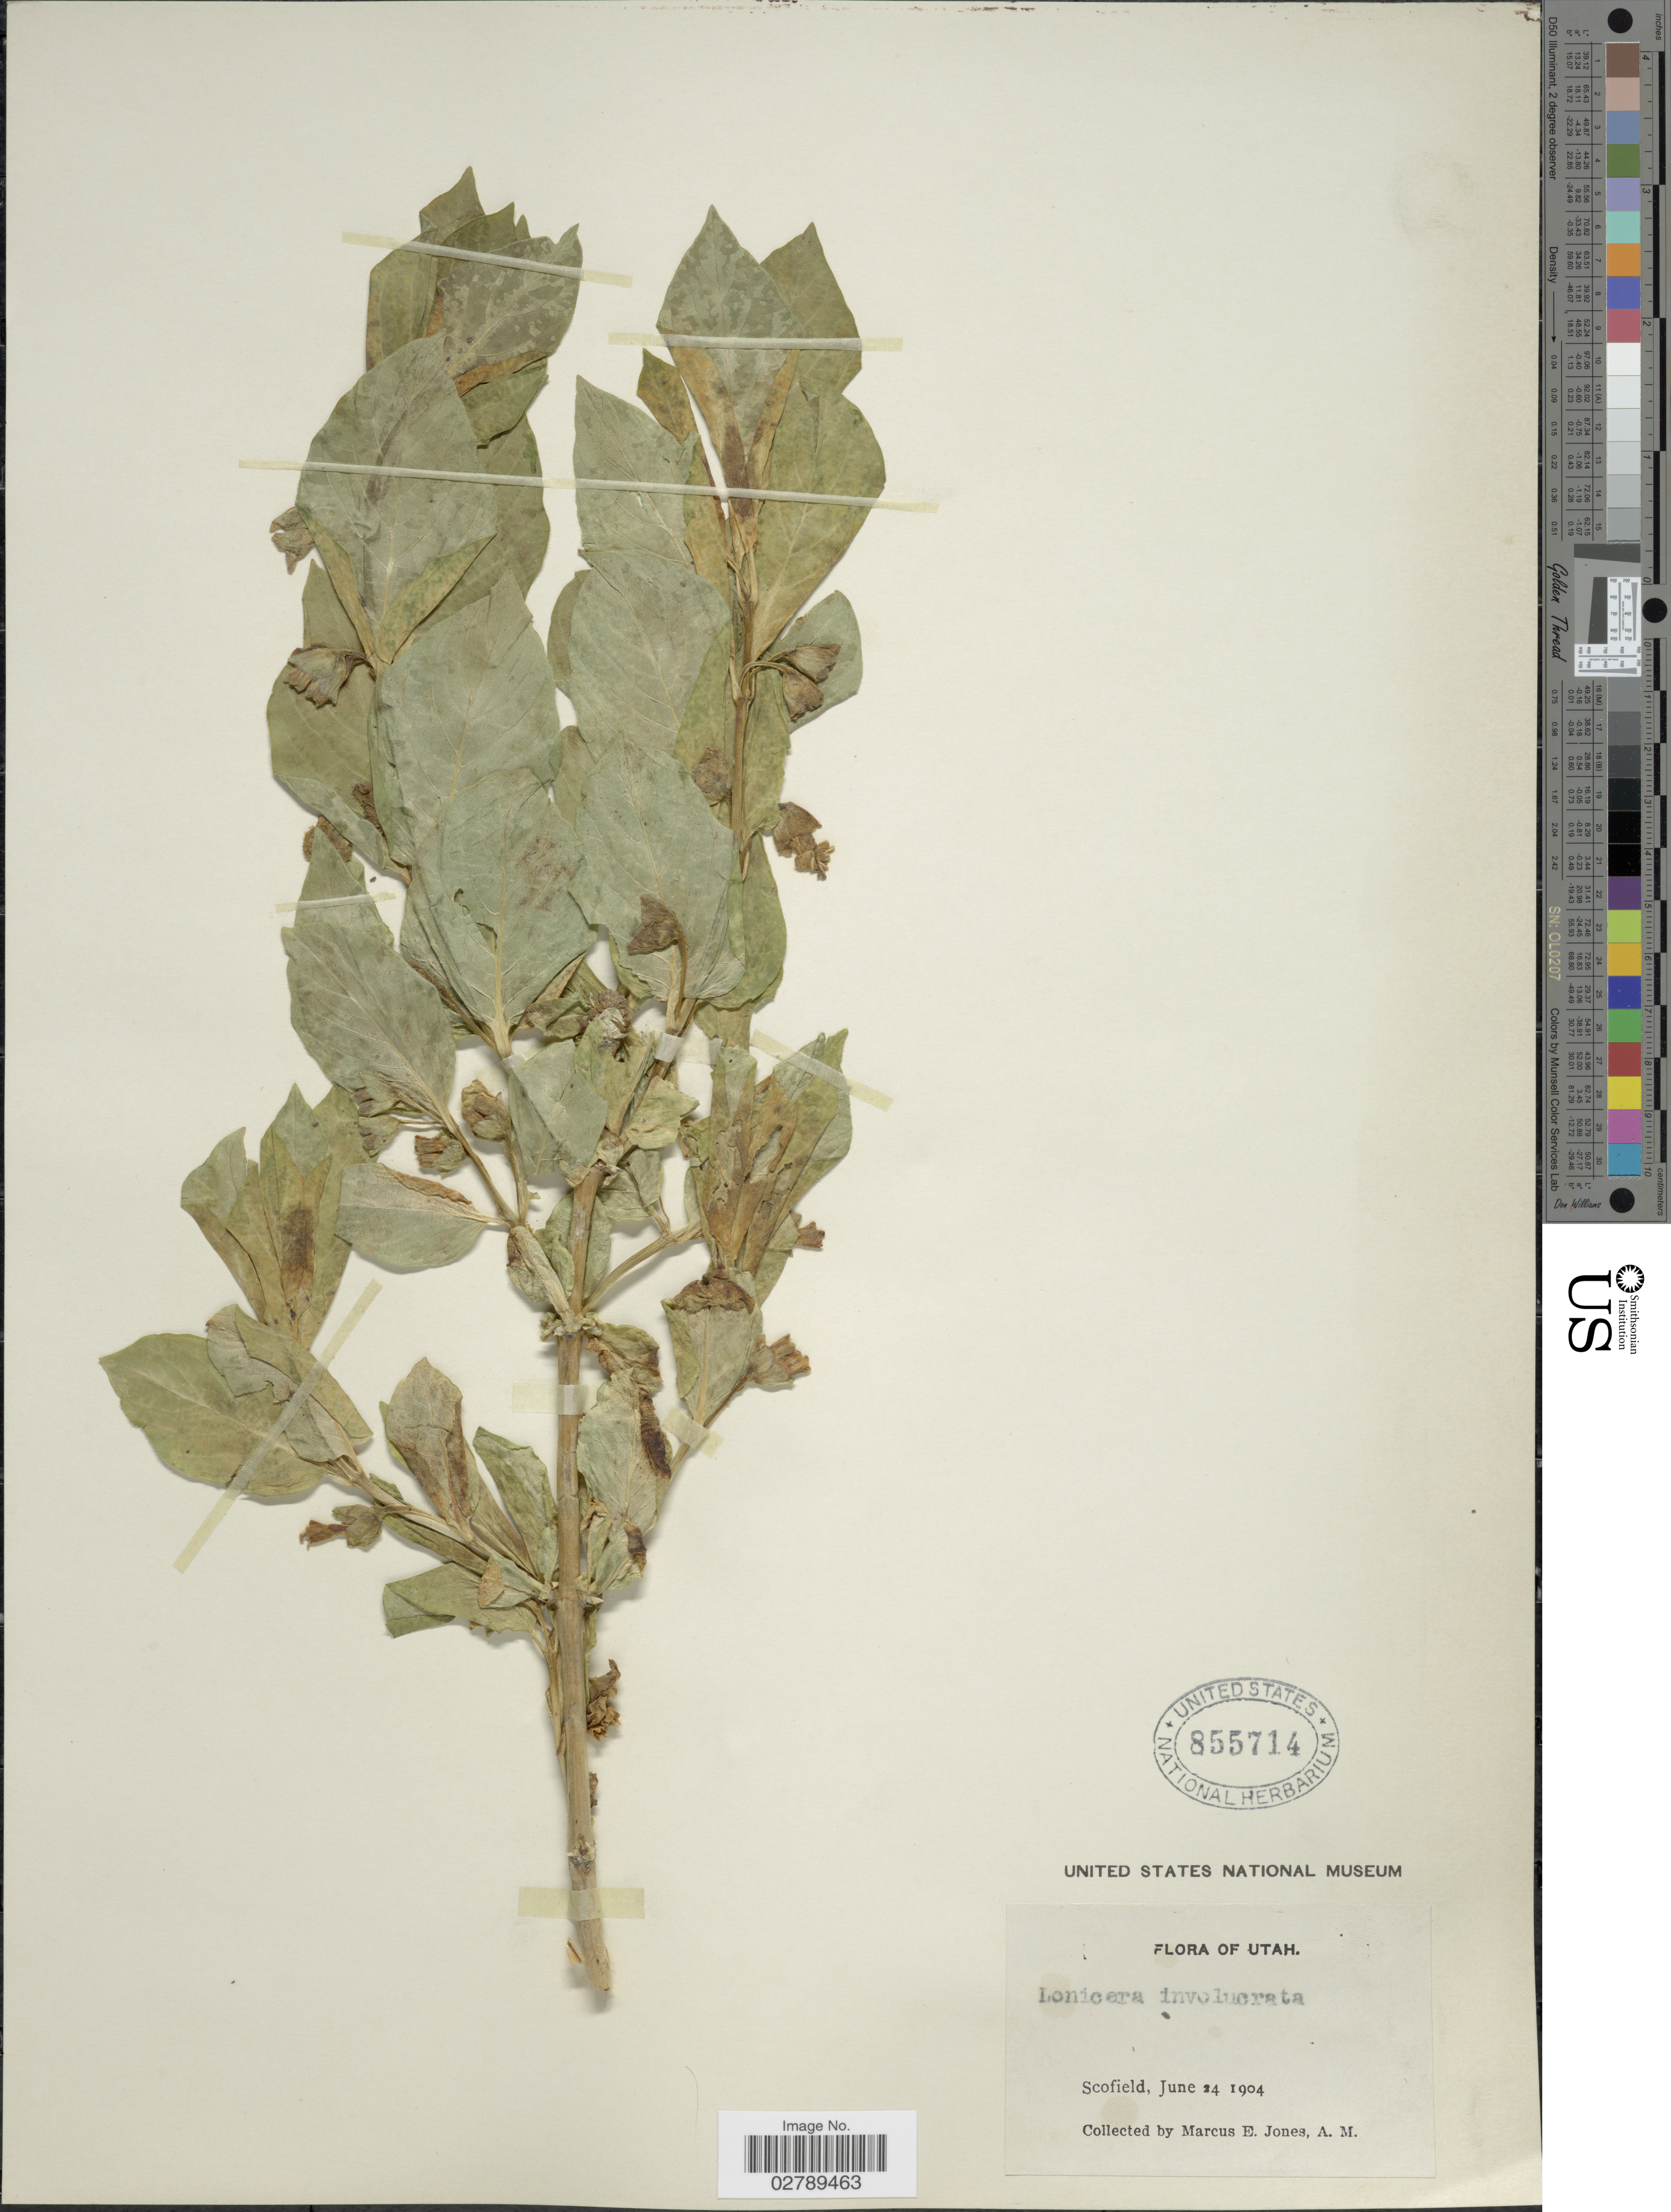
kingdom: Plantae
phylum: Tracheophyta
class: Magnoliopsida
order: Dipsacales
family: Caprifoliaceae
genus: Lonicera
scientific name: Lonicera involucrata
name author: (Richardson) Banks ex Spreng.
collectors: M. E. Jones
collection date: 1904-06-24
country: United States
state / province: Utah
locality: Scofield.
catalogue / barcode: US 855714